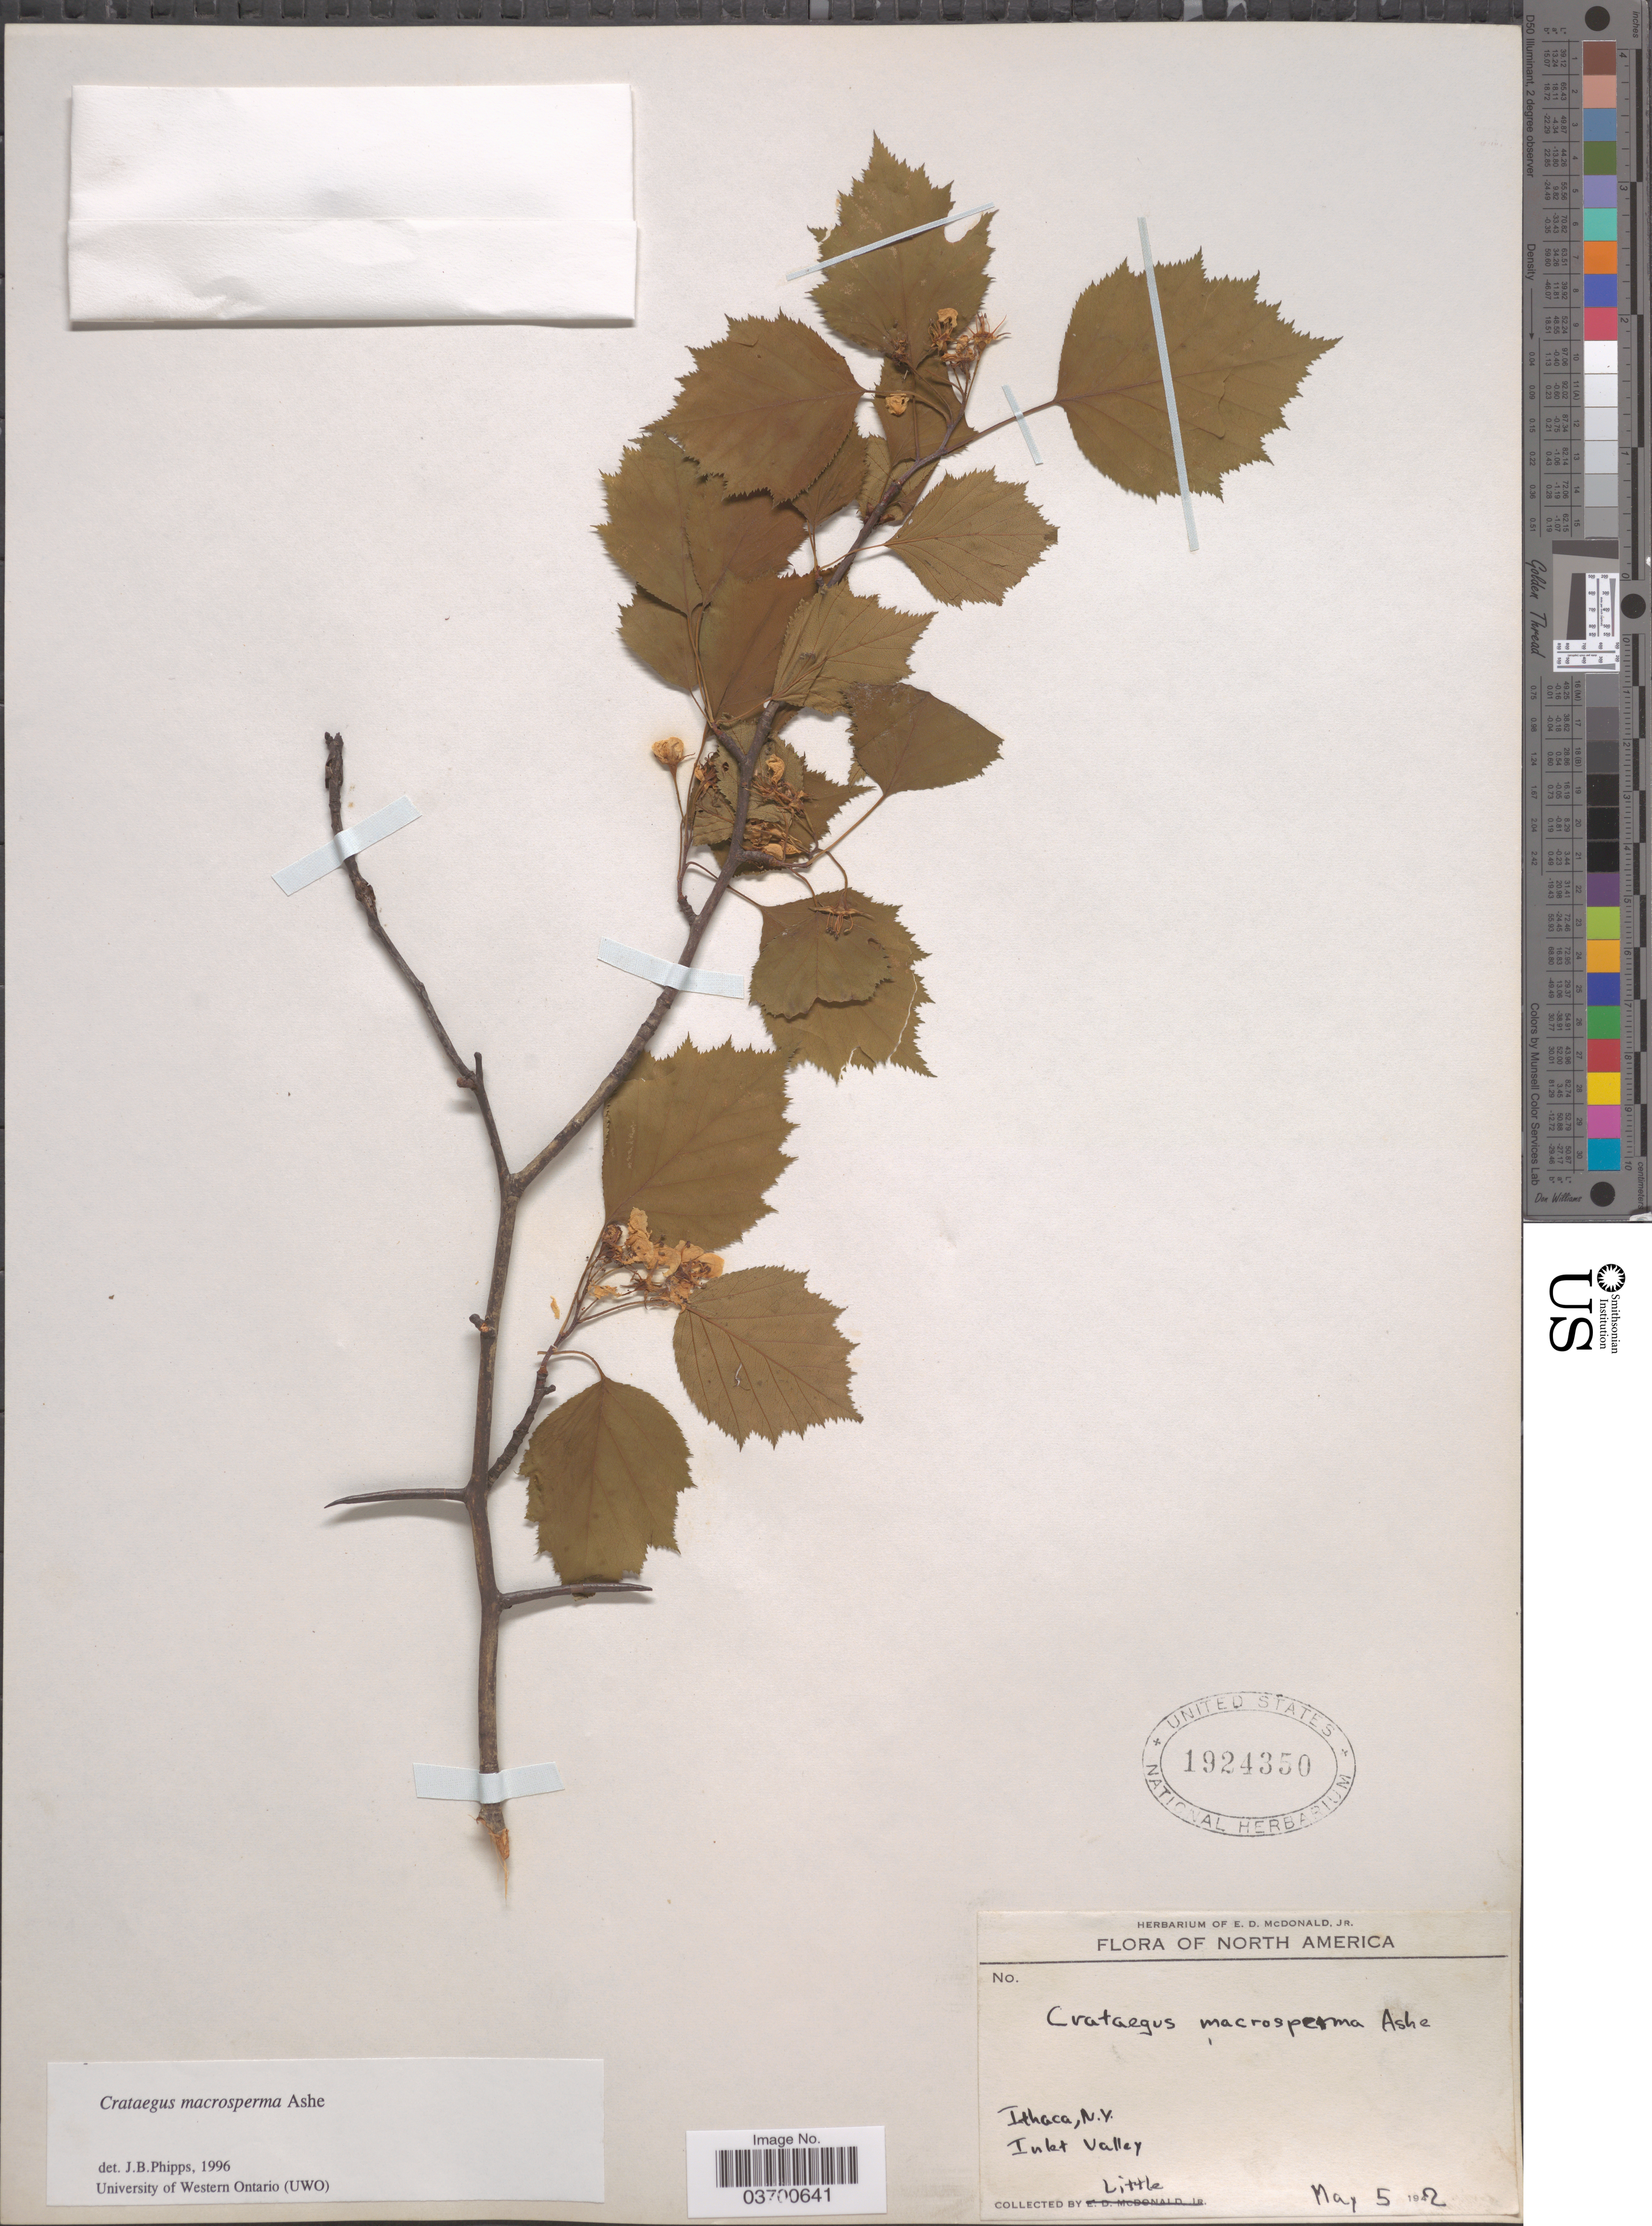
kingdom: Plantae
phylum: Tracheophyta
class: Magnoliopsida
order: Rosales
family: Rosaceae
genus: Crataegus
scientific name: Crataegus macrosperma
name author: Ashe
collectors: Little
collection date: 1942-05-05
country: United States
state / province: New York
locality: Ithaca. Inlet Valley.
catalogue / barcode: US 1924350